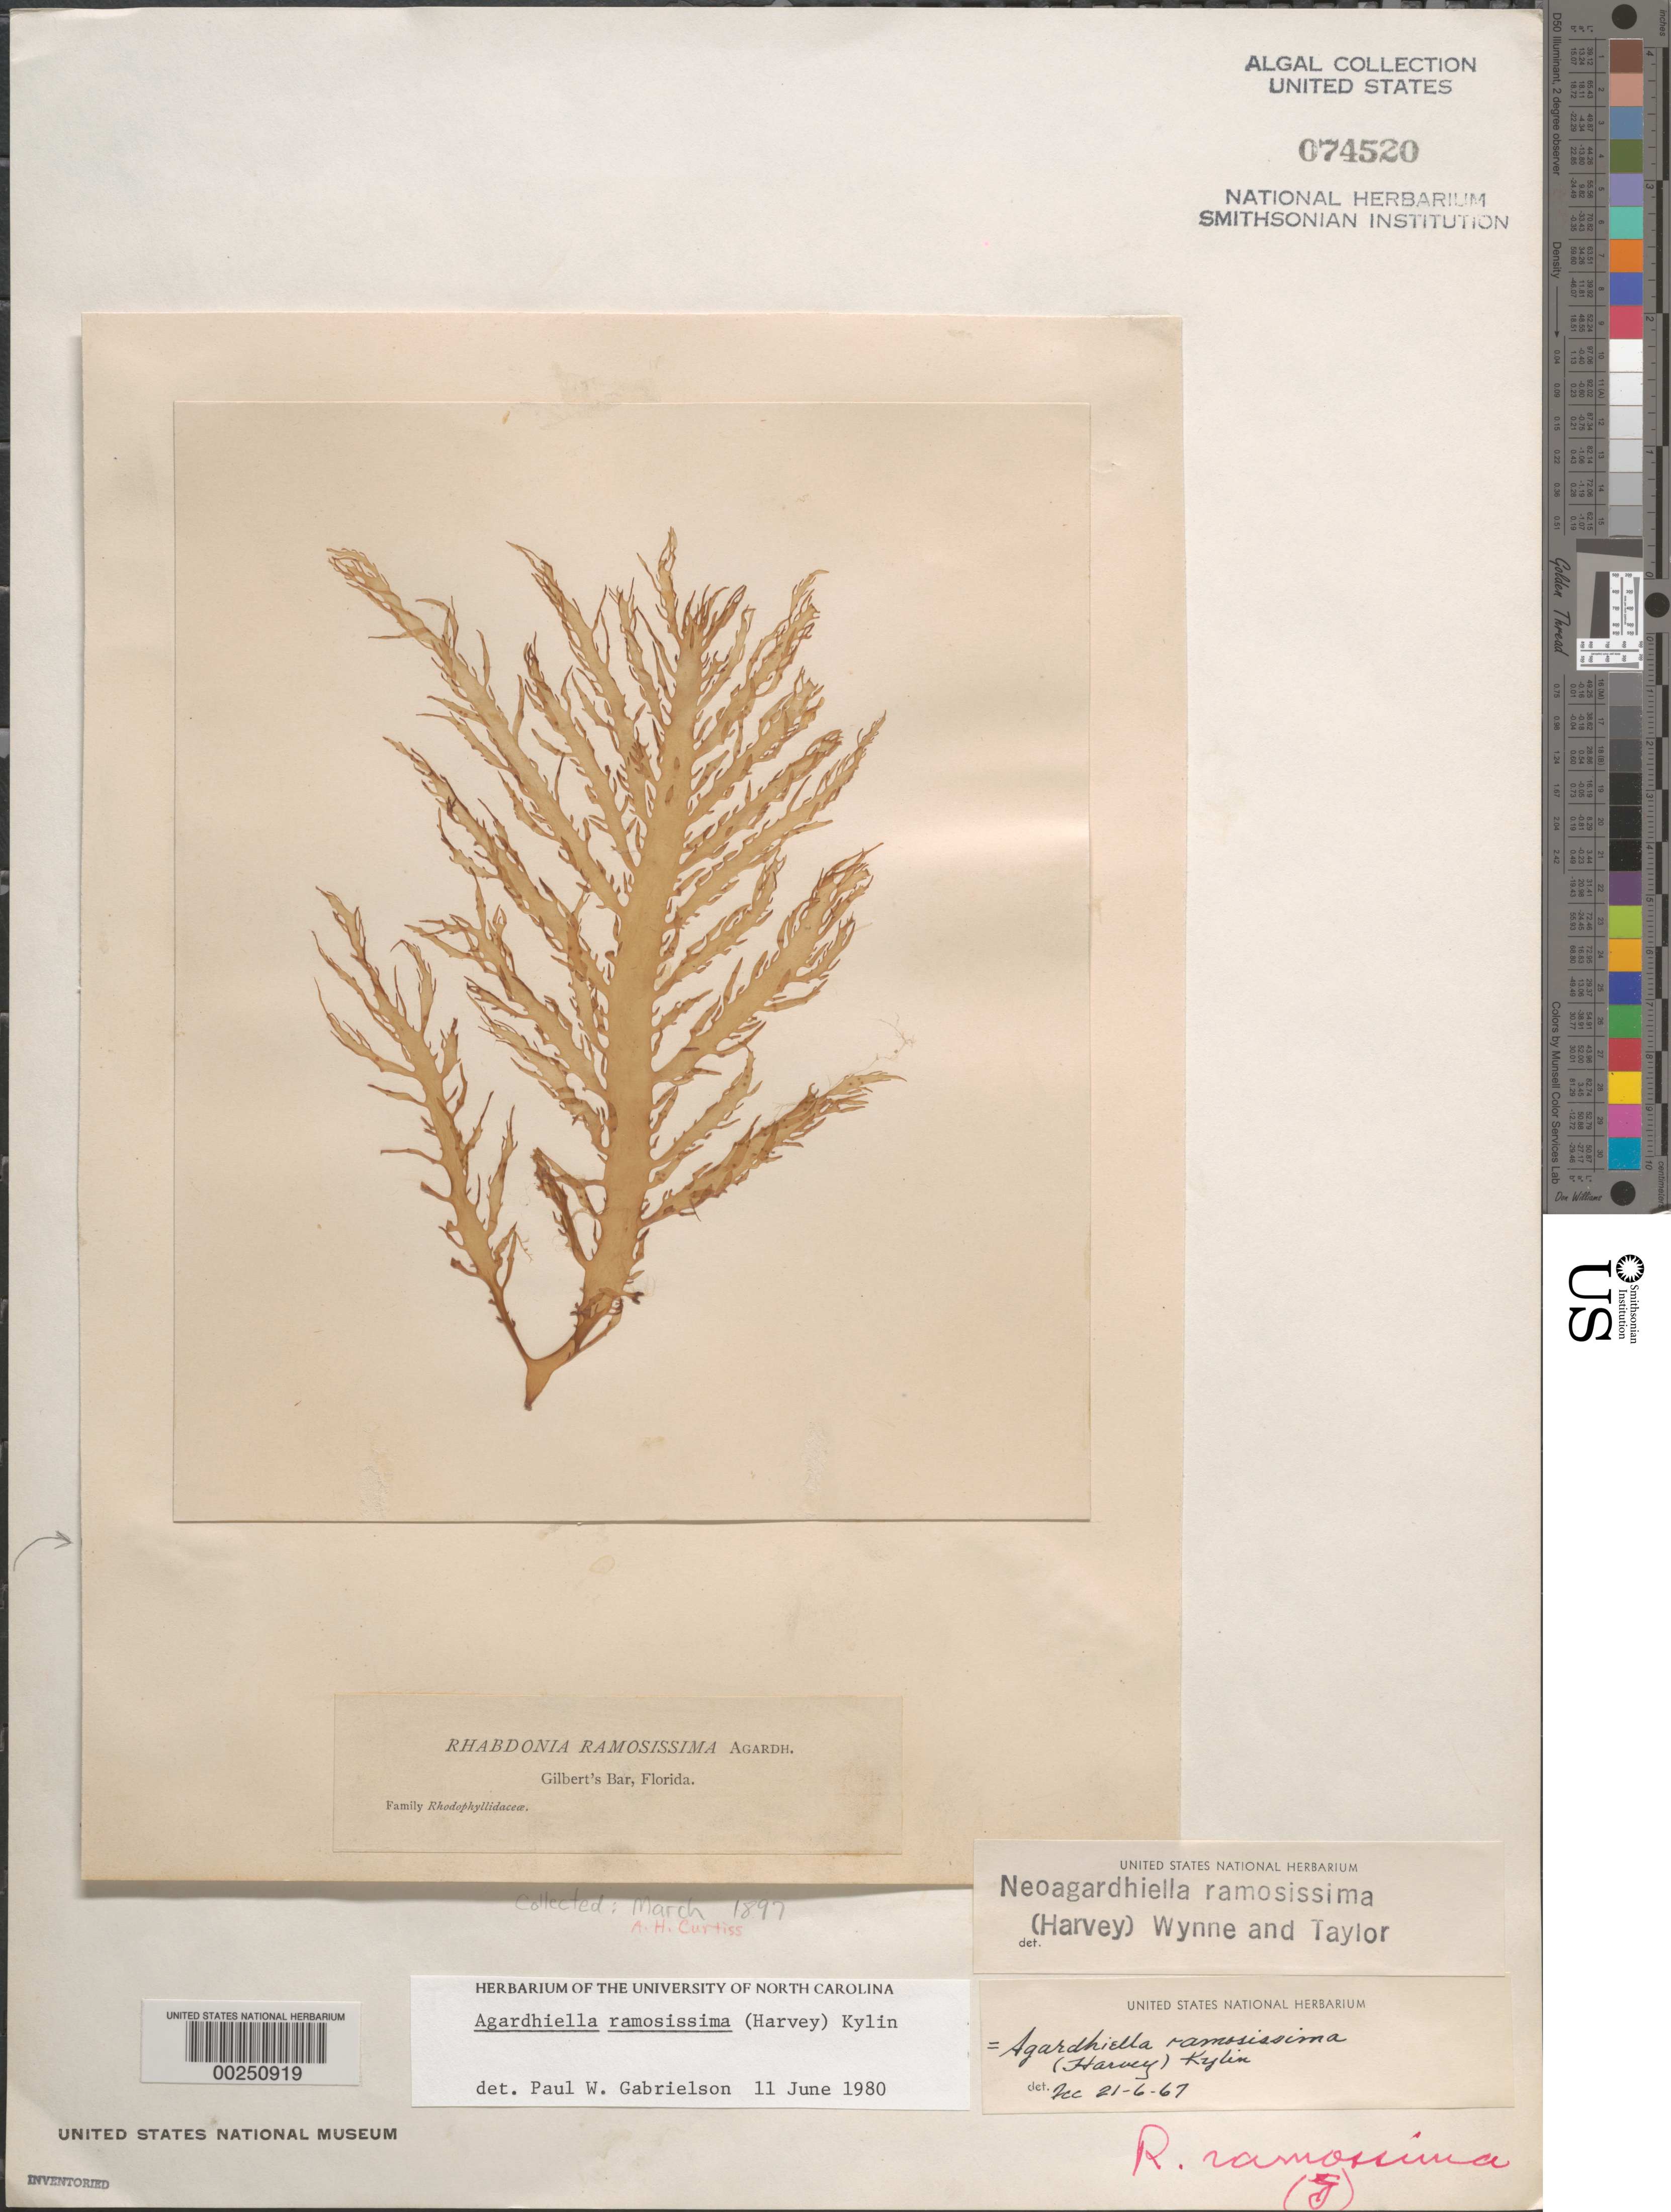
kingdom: Plantae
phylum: Rhodophyta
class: Florideophyceae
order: Gigartinales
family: Solieriaceae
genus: Agardhiella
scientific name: Agardhiella ramosissima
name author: (Harv.) Kylin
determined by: Gabrielson, P. W.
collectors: A. H. Curtiss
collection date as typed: Mar 1897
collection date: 1897-03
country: United States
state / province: Florida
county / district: Martin County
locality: Gilberts Shoal (Gilberts Bar)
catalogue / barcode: US 74520